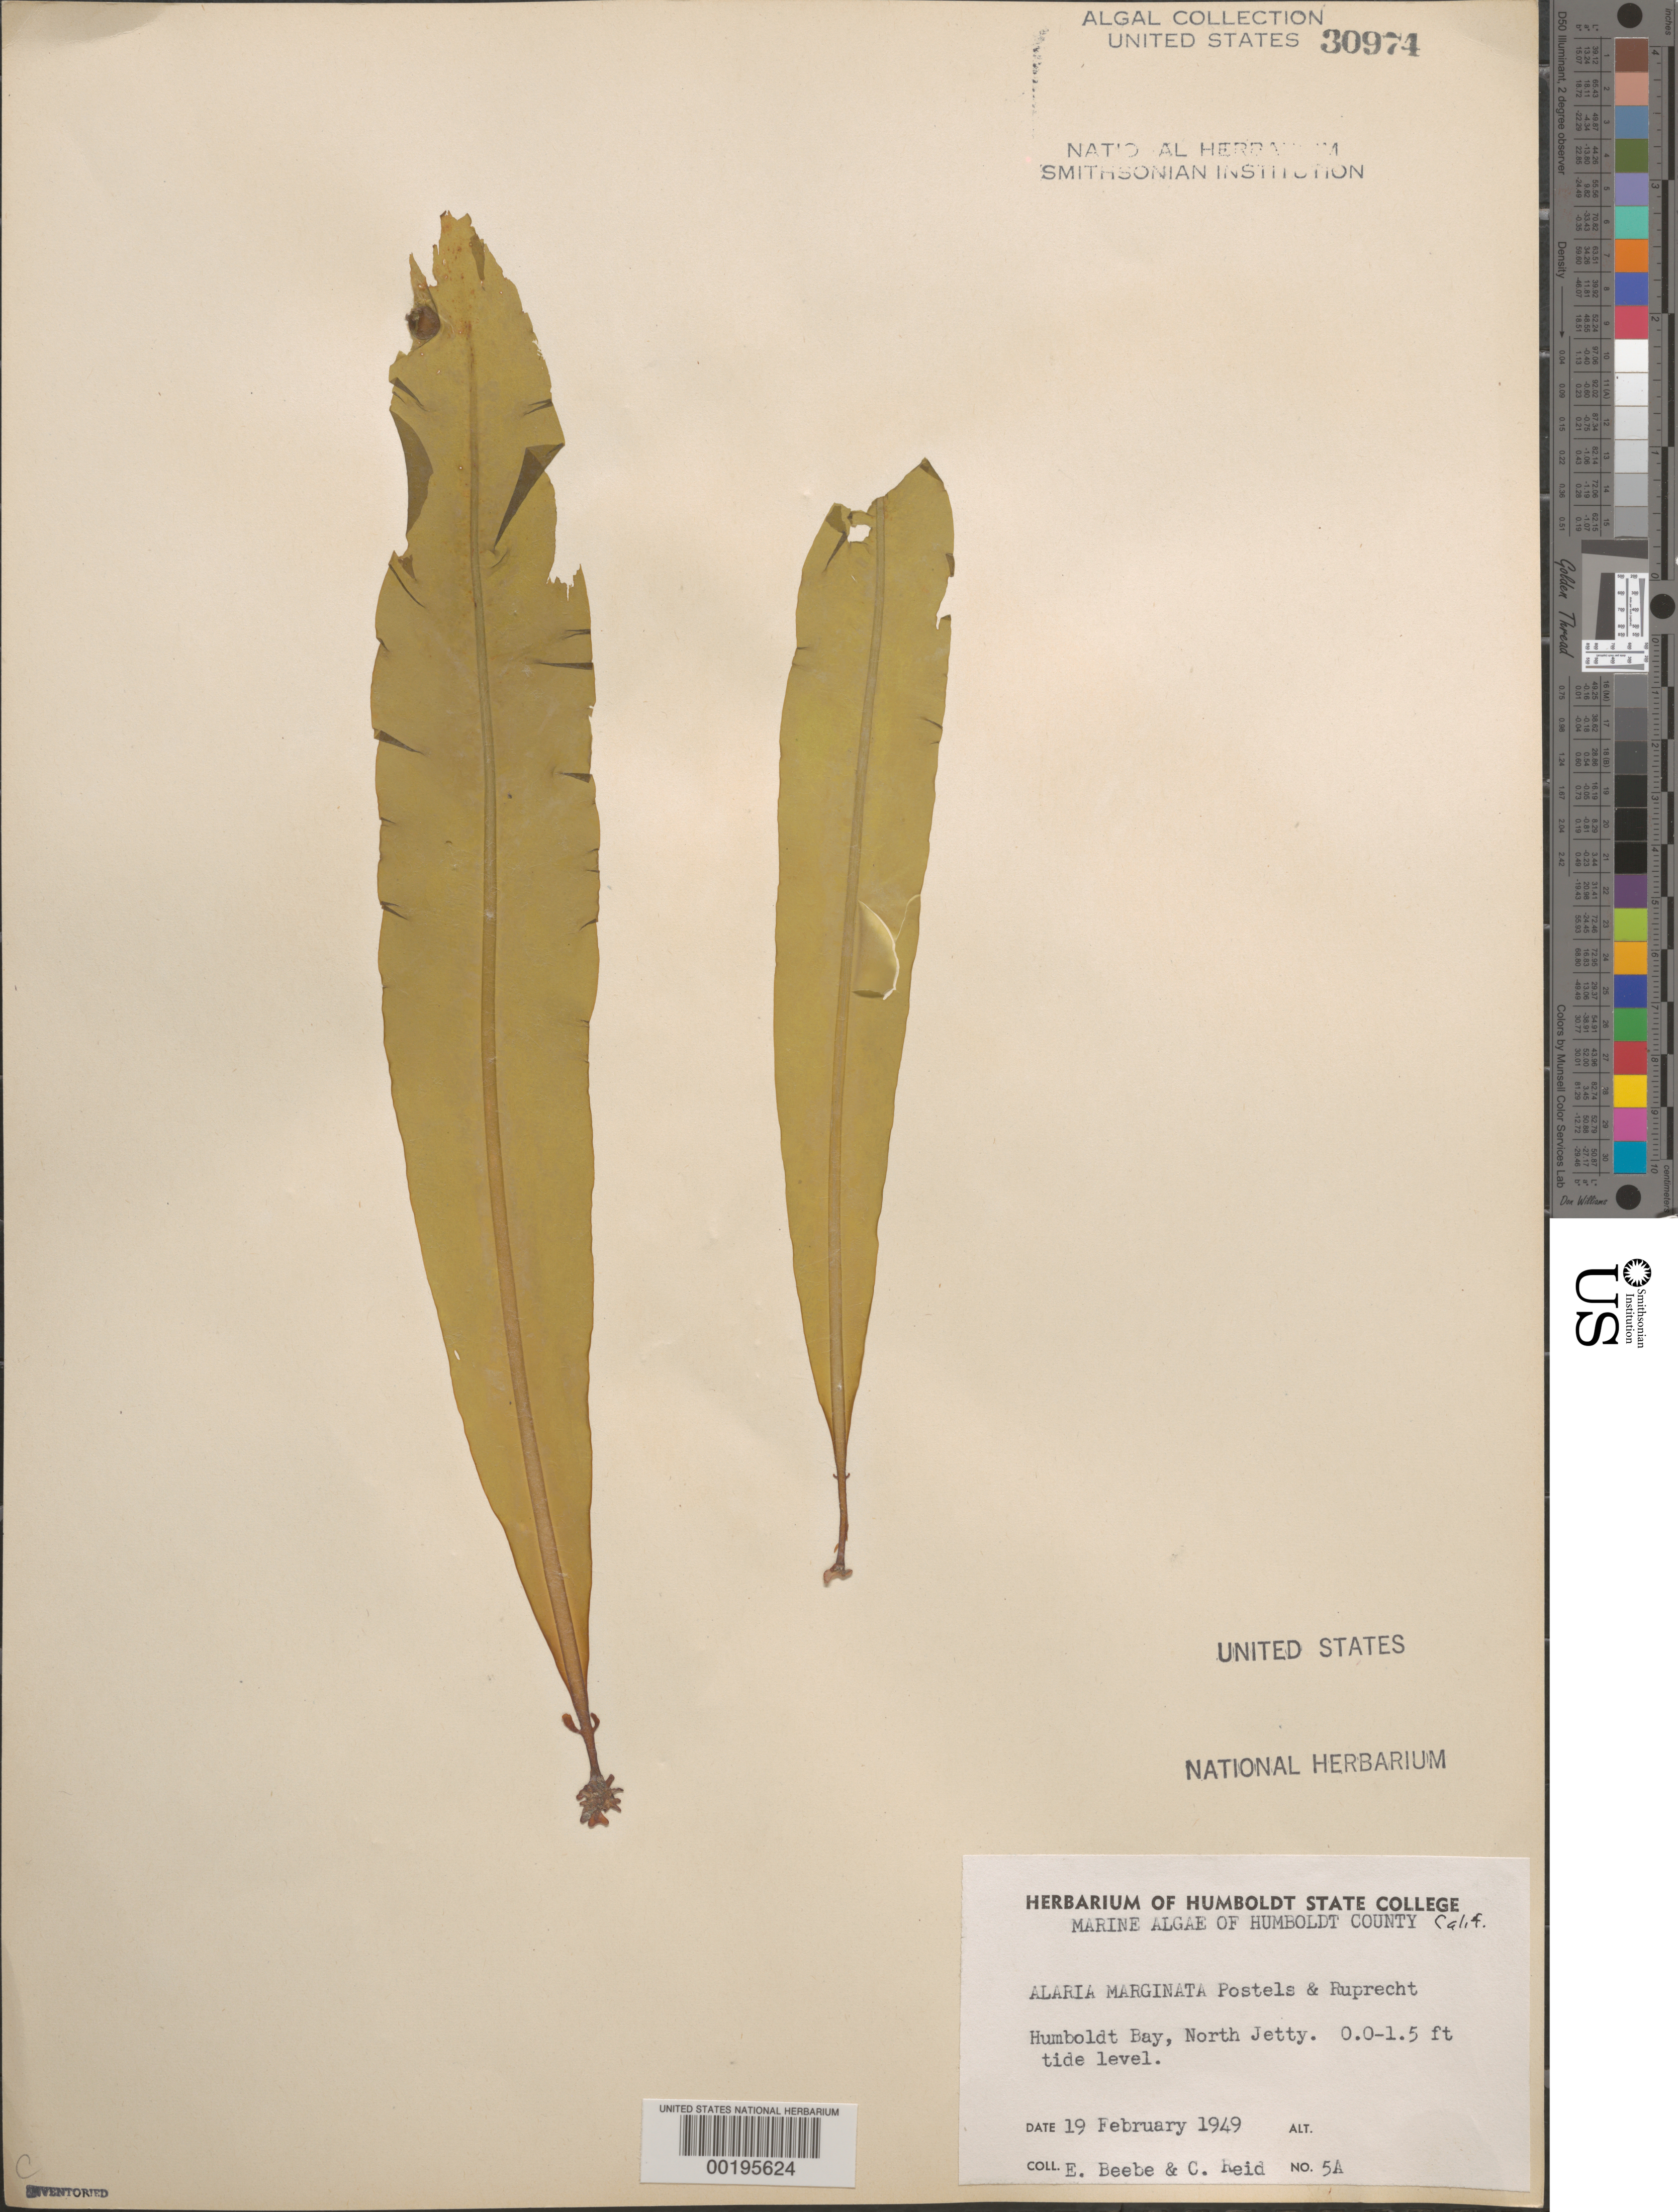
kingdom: Chromista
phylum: Ochrophyta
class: Phaeophyceae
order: Laminariales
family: Alariaceae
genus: Alaria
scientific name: Alaria marginata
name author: Ruiz & Pav.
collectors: E. Beebe & C. Reid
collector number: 5a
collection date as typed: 19 Feb 1949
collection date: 1949-02-19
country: United States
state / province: California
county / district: Humboldt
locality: North Jetty, Humboldt Bay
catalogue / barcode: US 30974